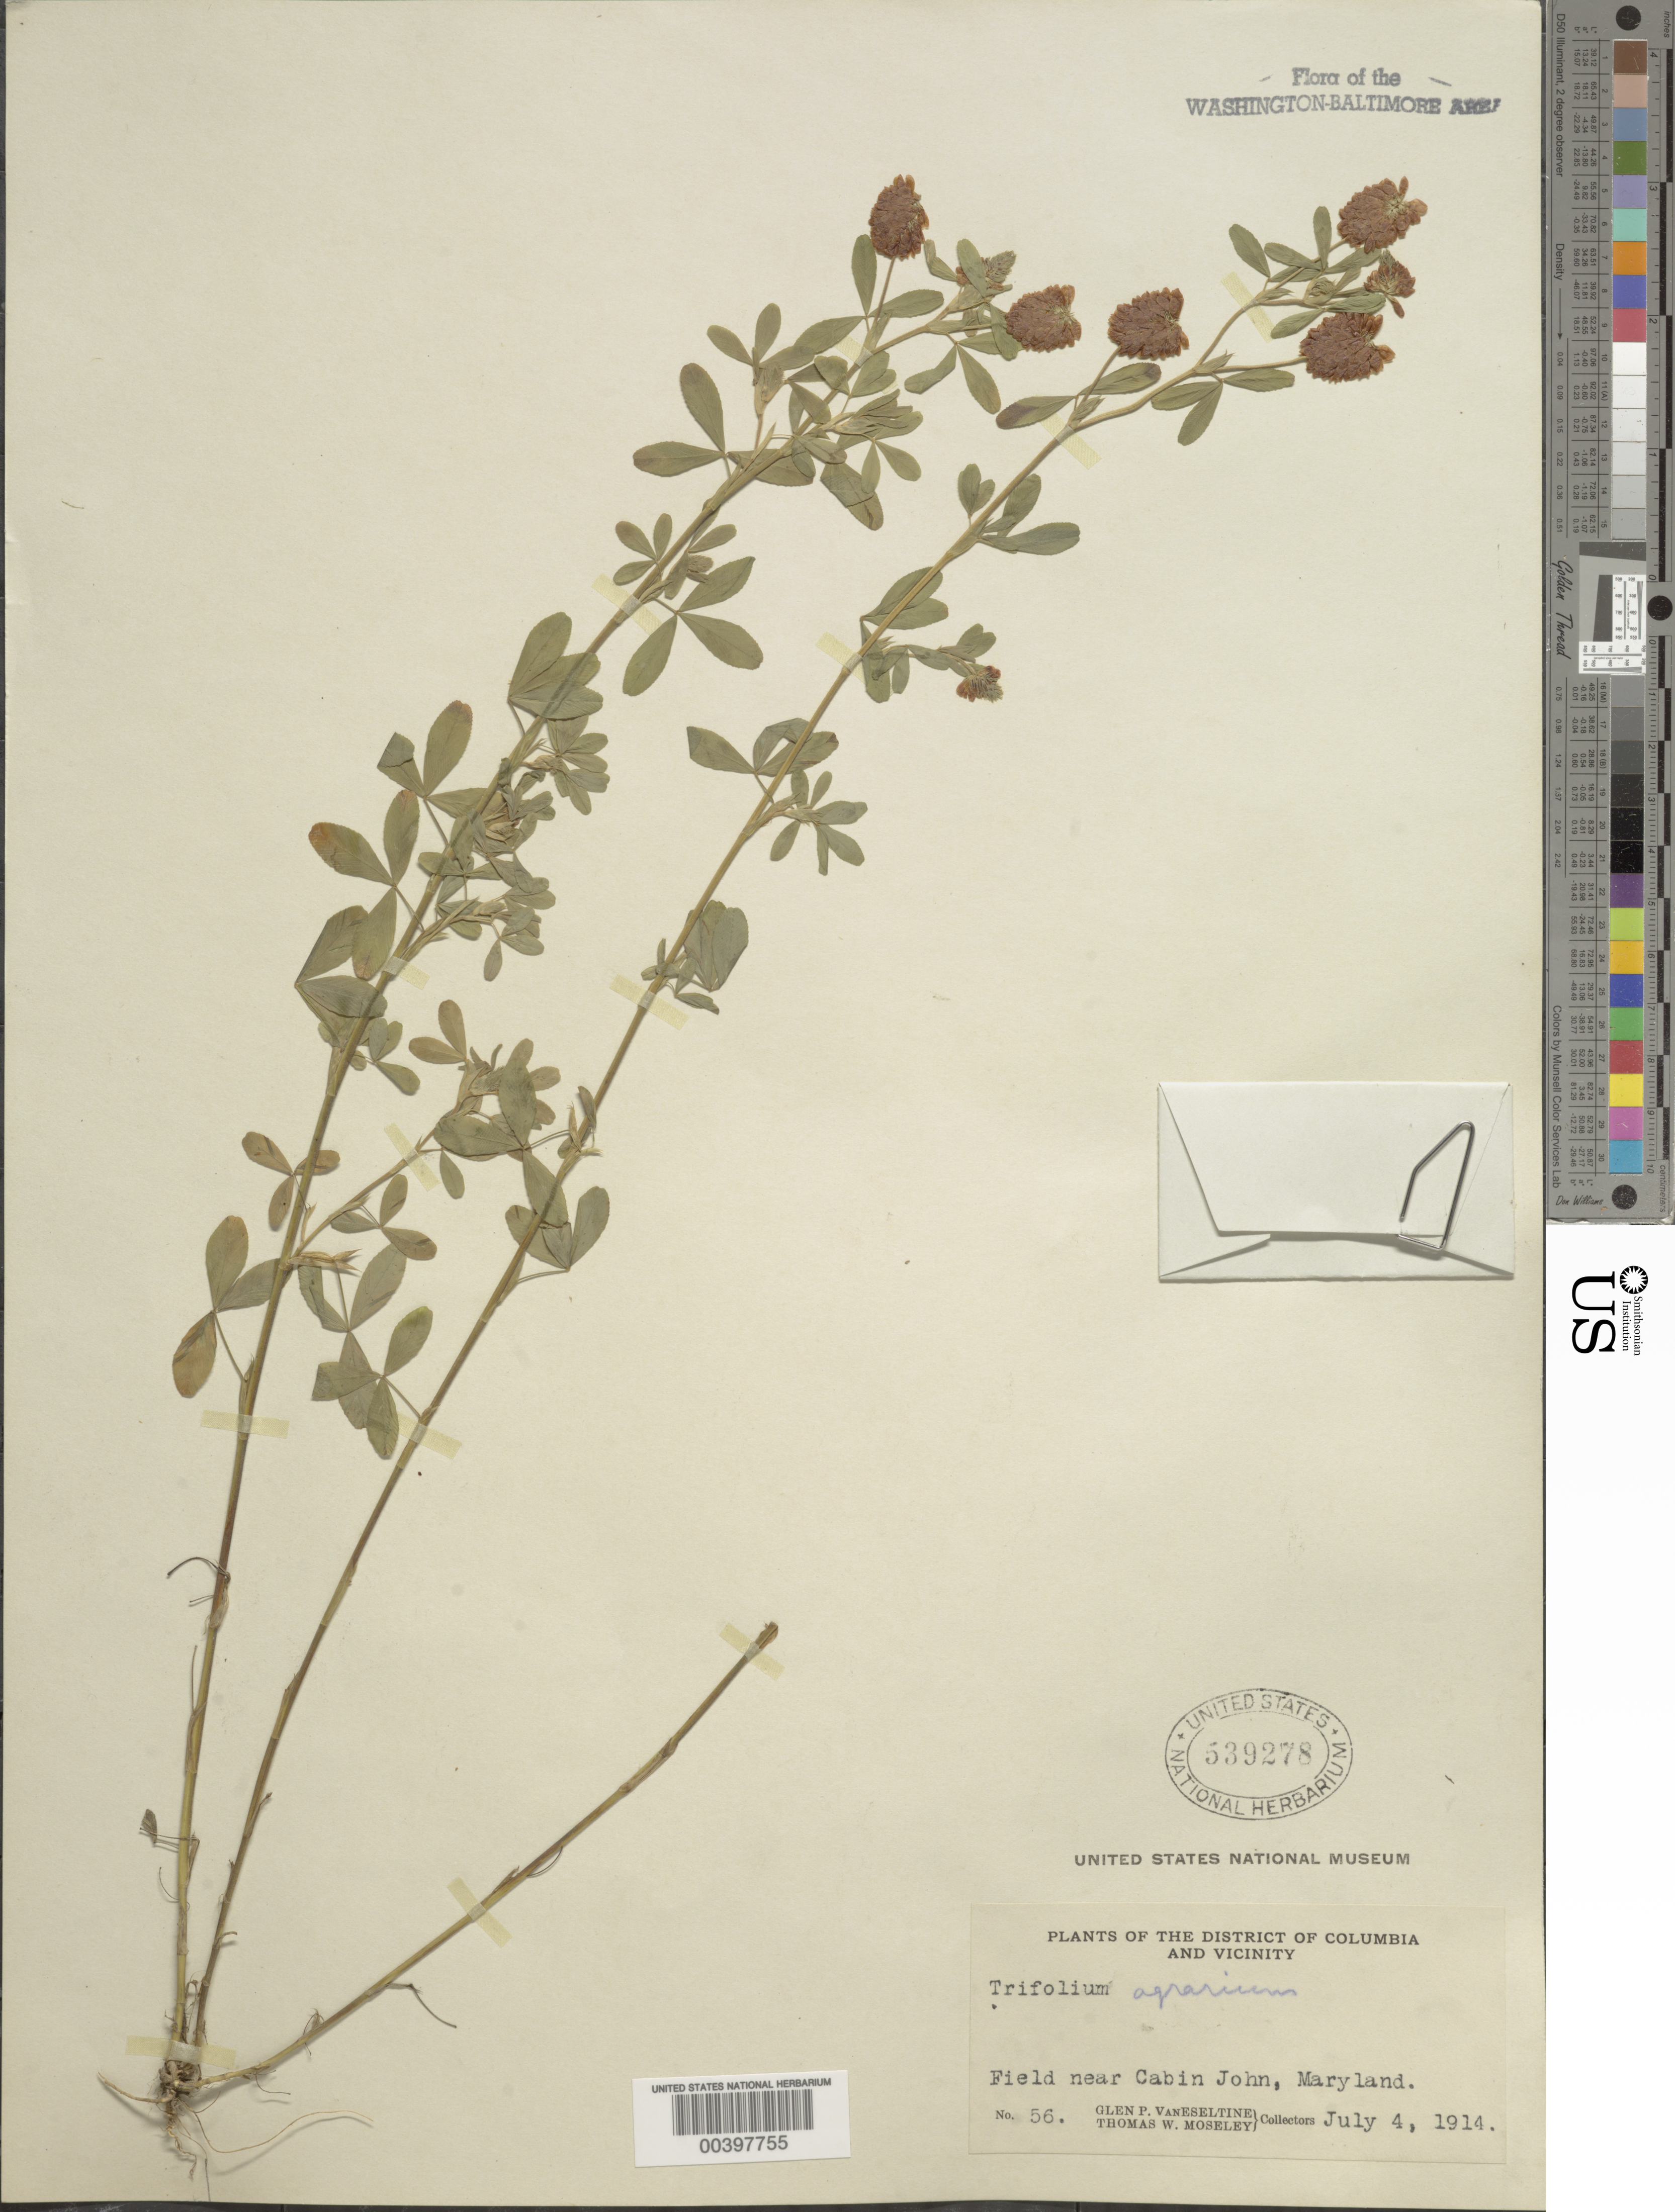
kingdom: Plantae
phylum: Tracheophyta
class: Magnoliopsida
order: Fabales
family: Fabaceae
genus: Trifolium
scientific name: Trifolium aureum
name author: Pollich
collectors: G. P. Van Eseltine & T. Moseley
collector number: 56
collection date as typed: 04 Jul 1914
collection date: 1914-07-04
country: United States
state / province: Maryland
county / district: Montgomery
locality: Cabin John C. & O. Canal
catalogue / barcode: US 539278